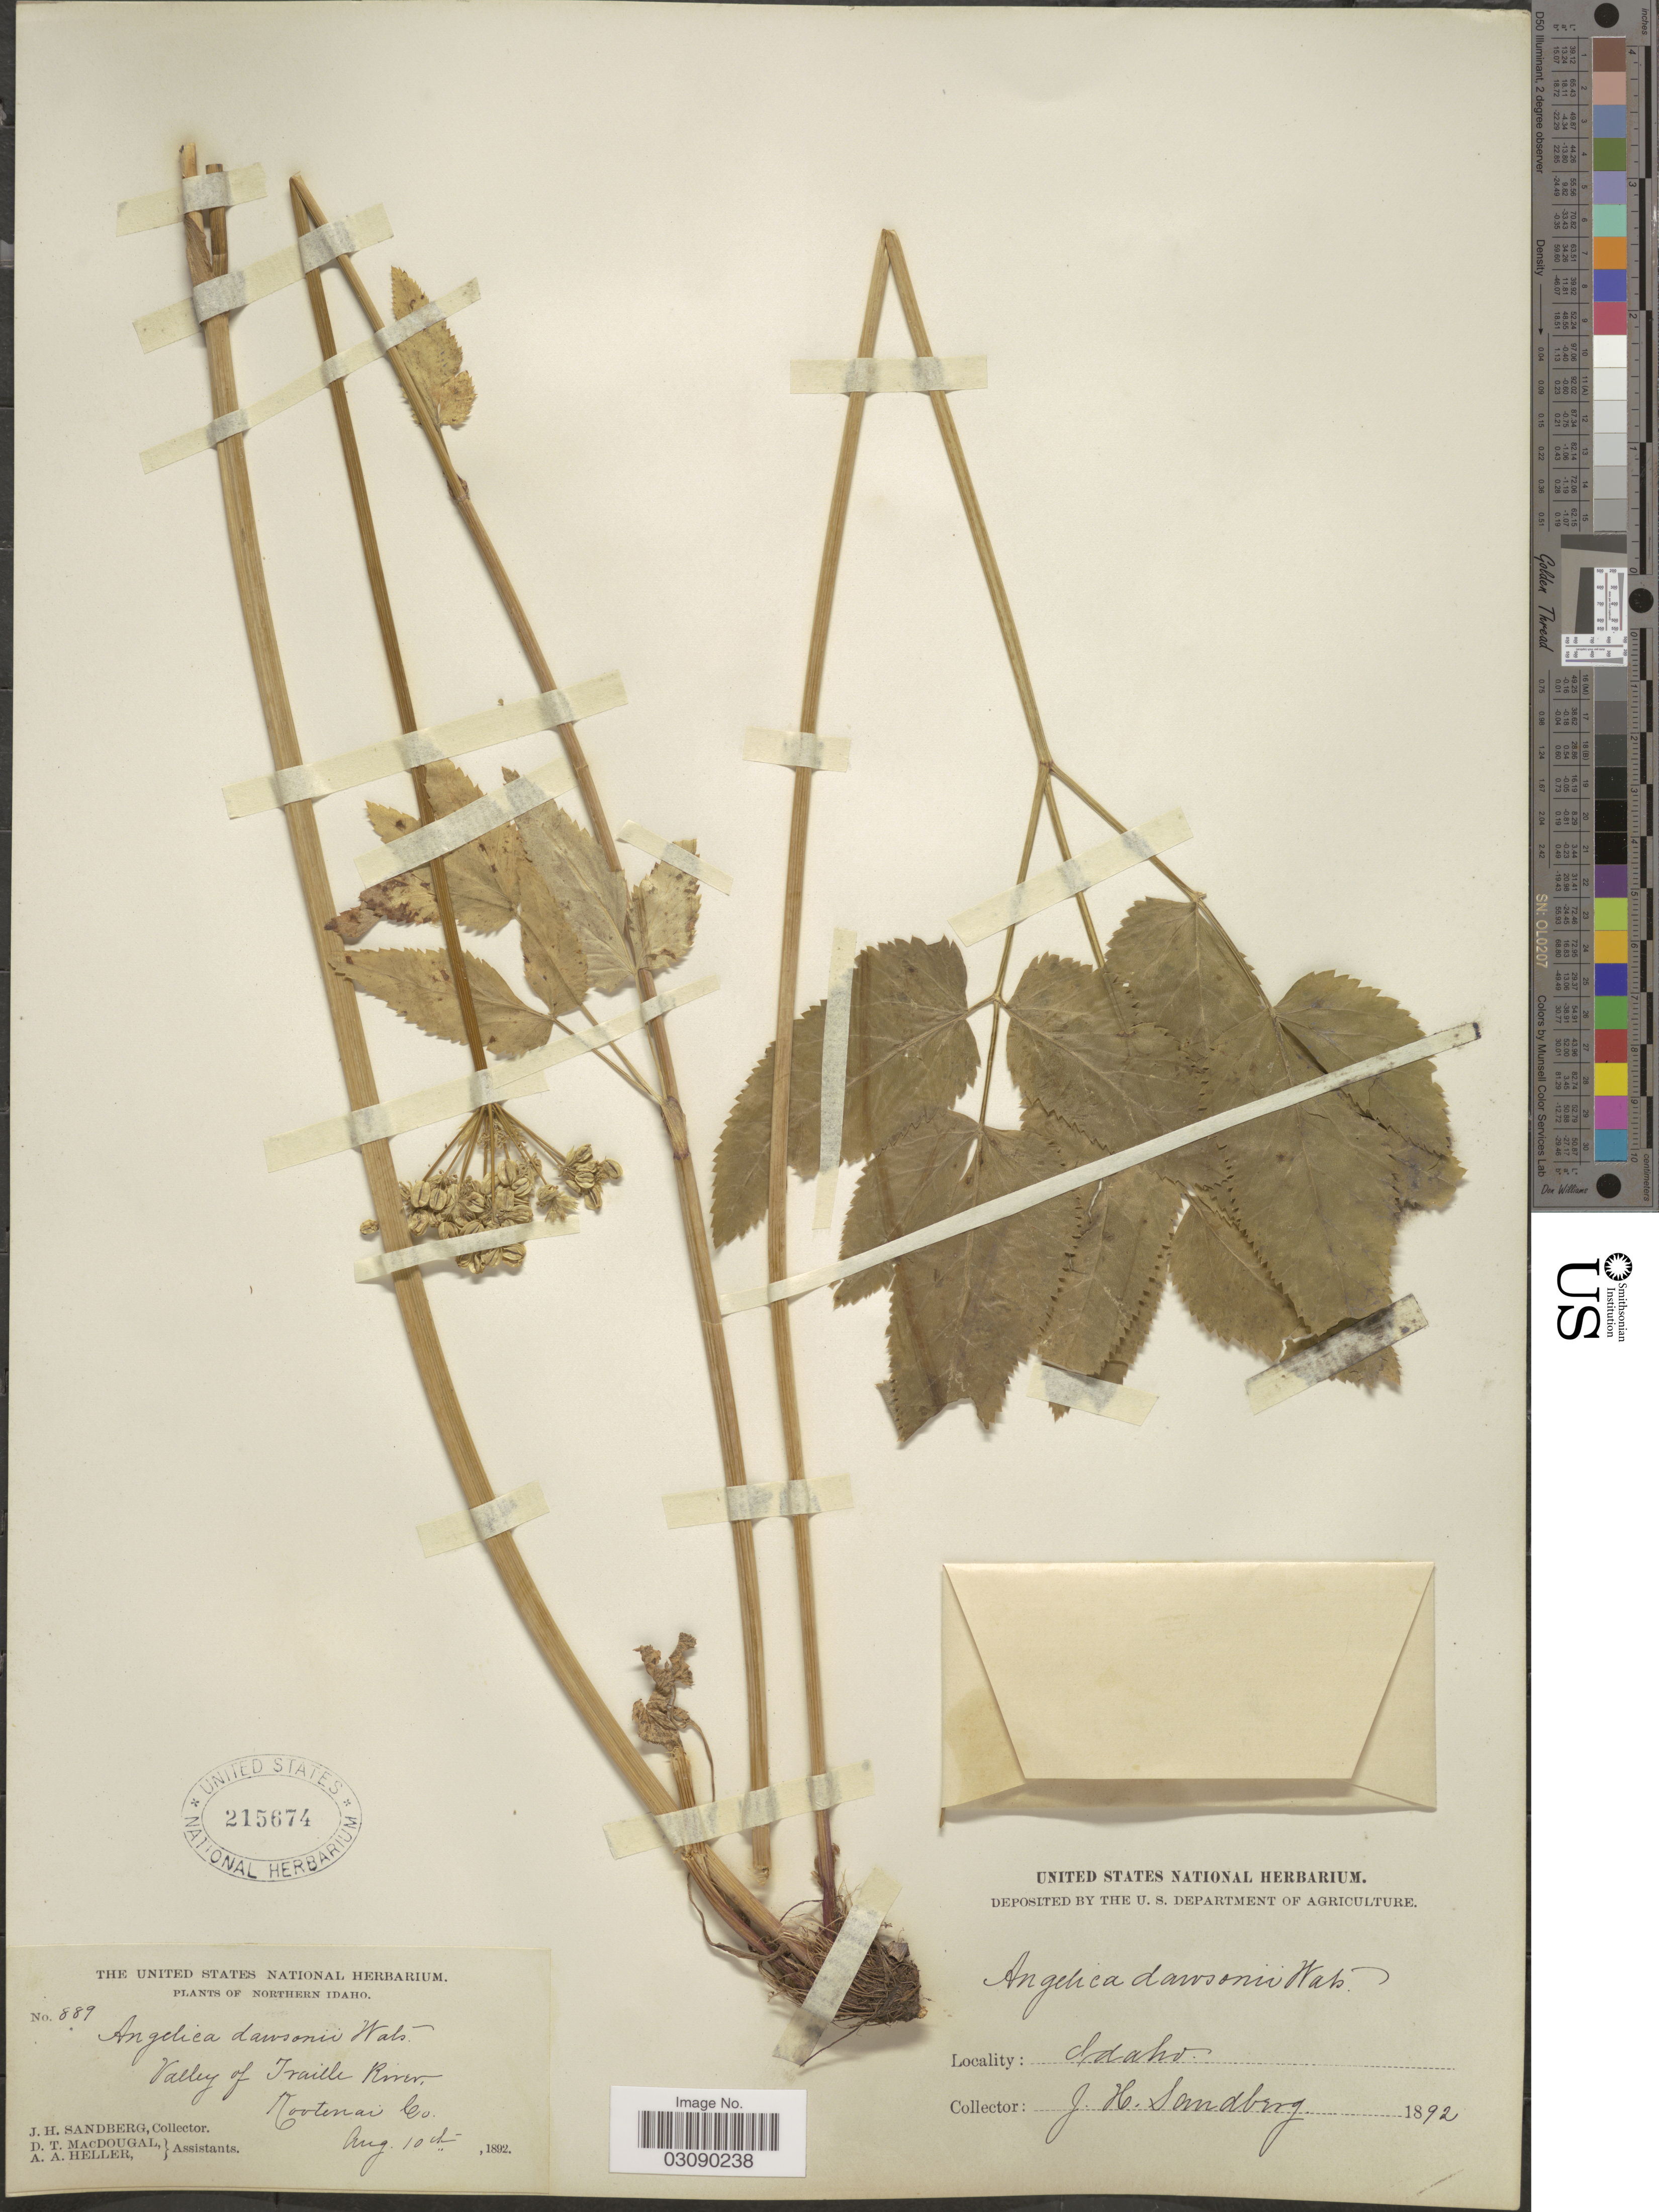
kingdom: Plantae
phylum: Tracheophyta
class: Magnoliopsida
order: Apiales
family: Apiaceae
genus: Angelica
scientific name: Angelica dawsonii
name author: S. Watson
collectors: J. H. Sandberg, D. T. MacDougal & A. A. Heller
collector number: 889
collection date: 1892-08-10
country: United States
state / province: Idaho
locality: Northern Idaho. Valley of Traille River, Kootenai Co.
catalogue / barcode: US 215674